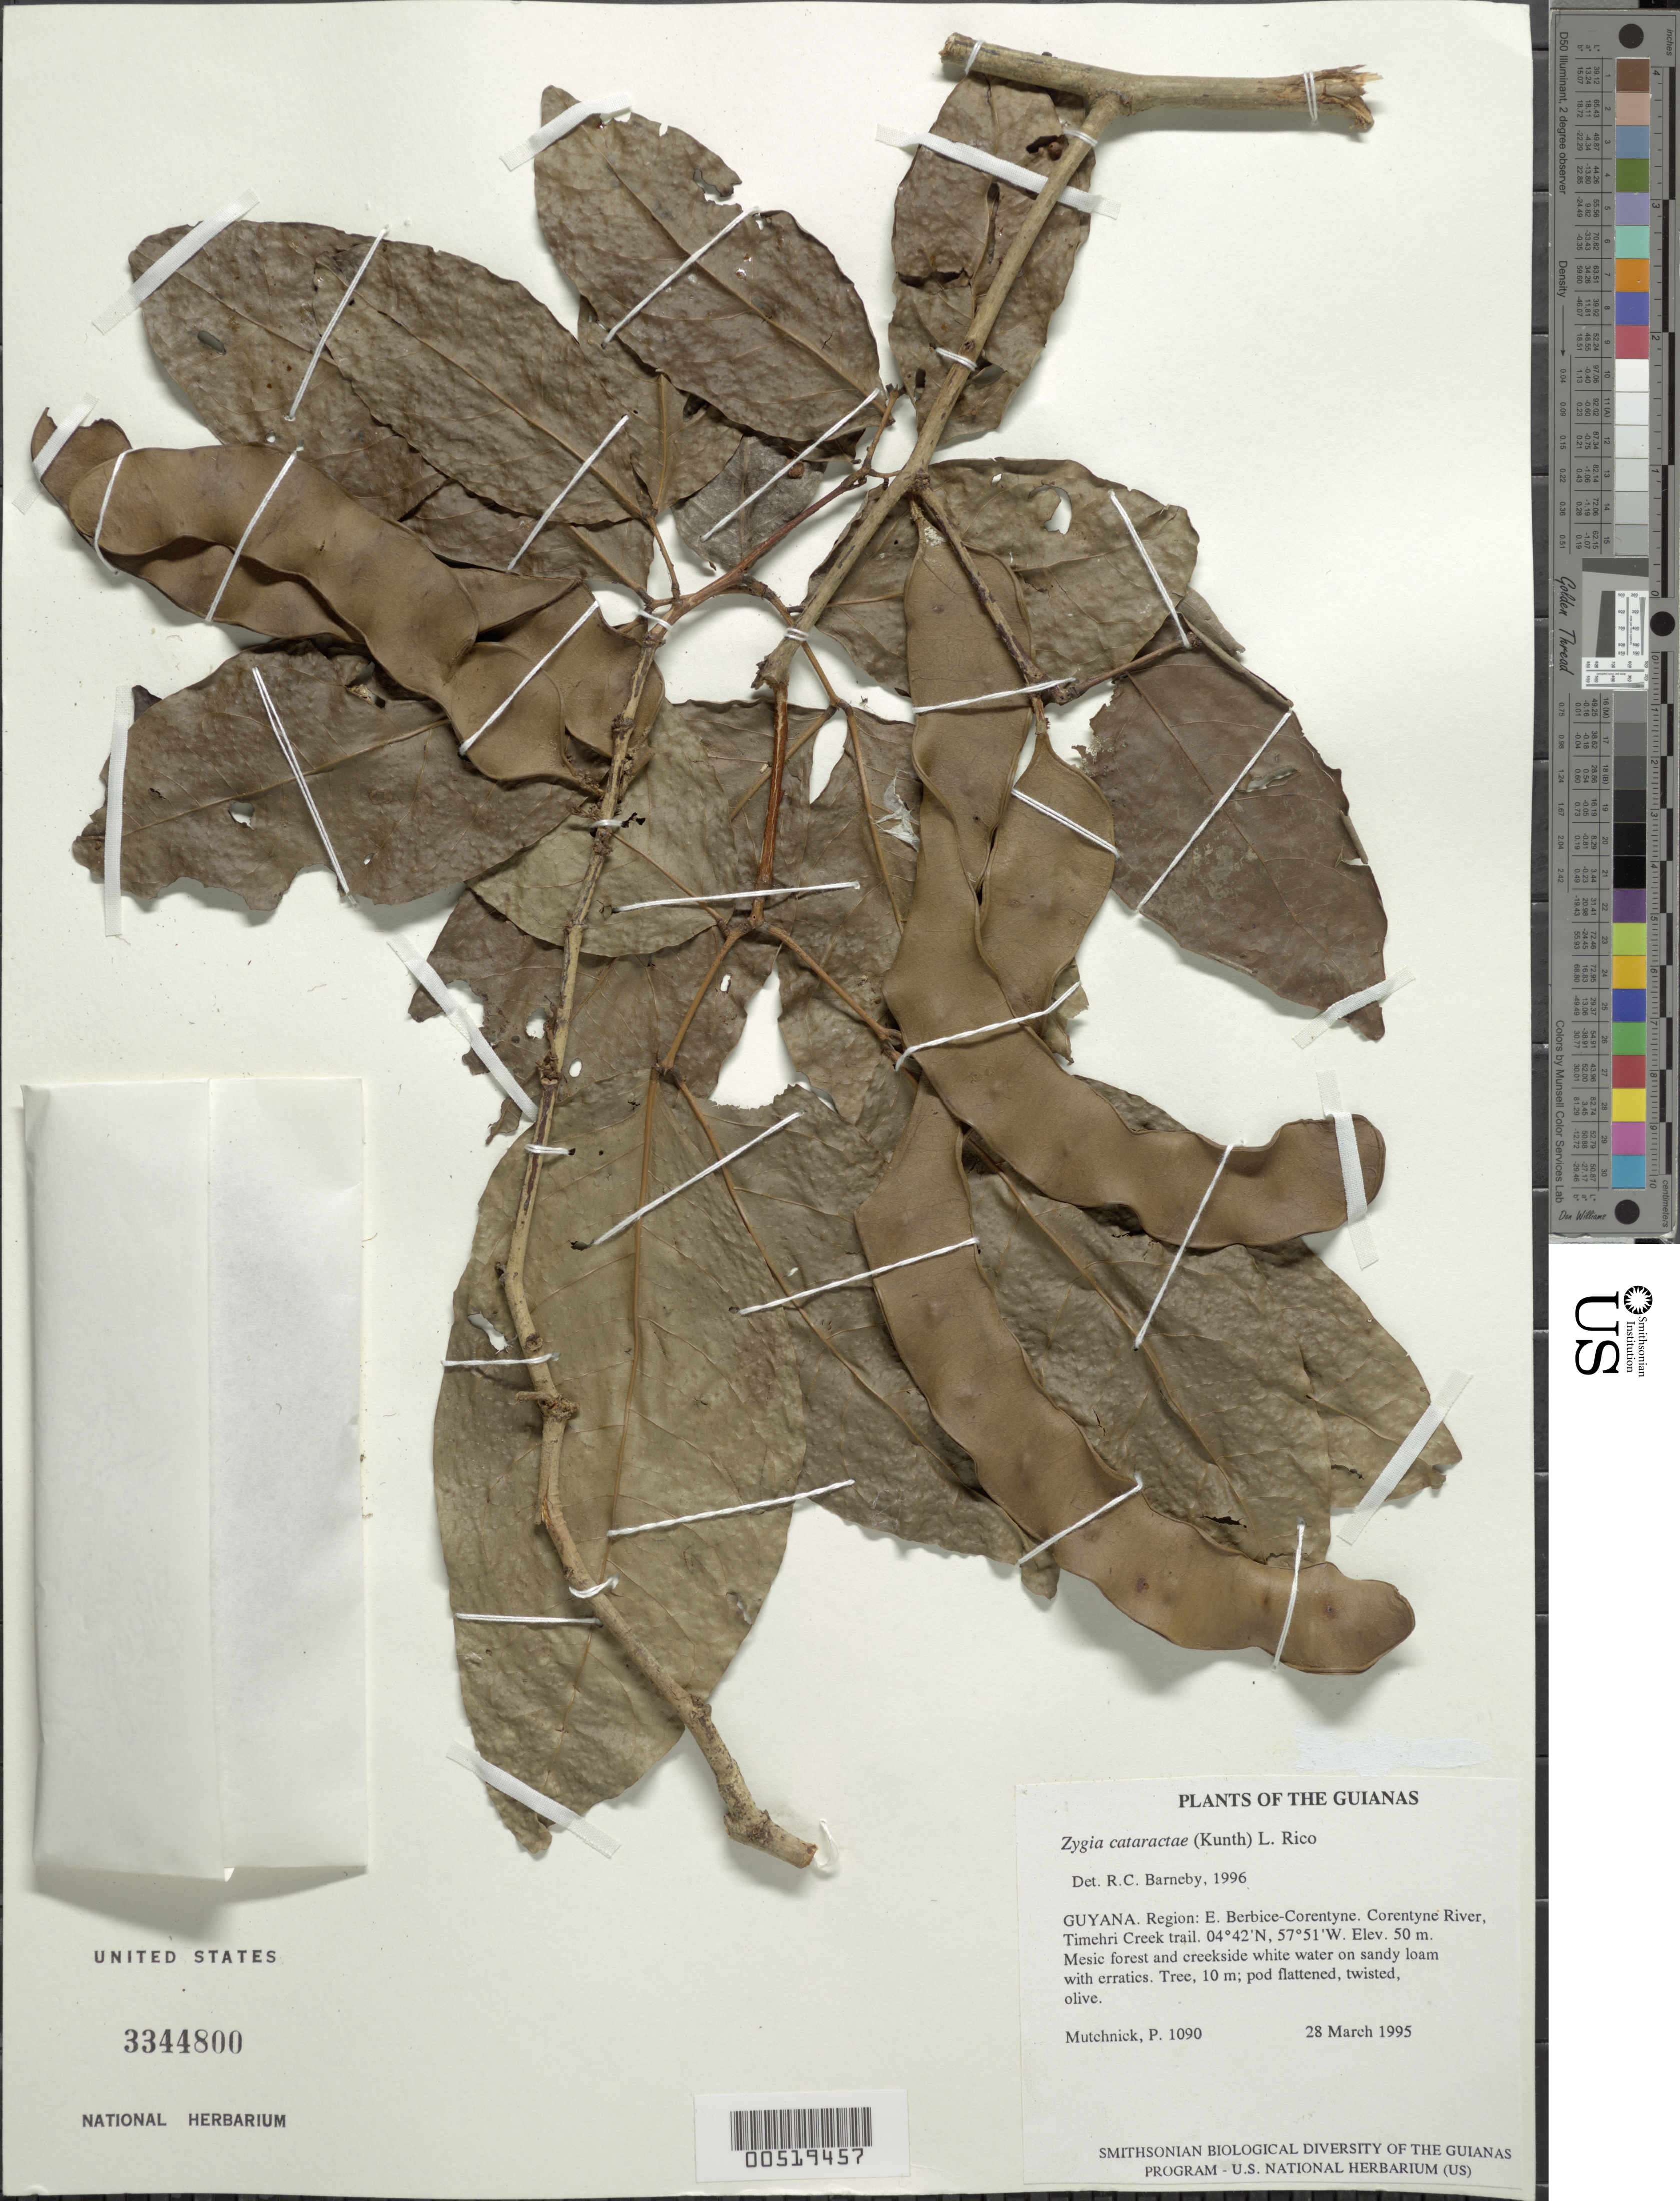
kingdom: Plantae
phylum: Tracheophyta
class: Magnoliopsida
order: Fabales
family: Fabaceae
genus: Zygia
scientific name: Zygia cataractae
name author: (Kunth) L. Rico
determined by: Barneby, Rupert C., (NY)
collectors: P. Mutchnick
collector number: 1090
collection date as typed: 28 March 1995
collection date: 1995-03-28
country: Guyana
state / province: E. Berbice-Corentyne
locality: Corentyne River, Timehri Creek trail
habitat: Mesic forest and creekside white water on sandy loam with erratics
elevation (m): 50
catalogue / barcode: US 3344800